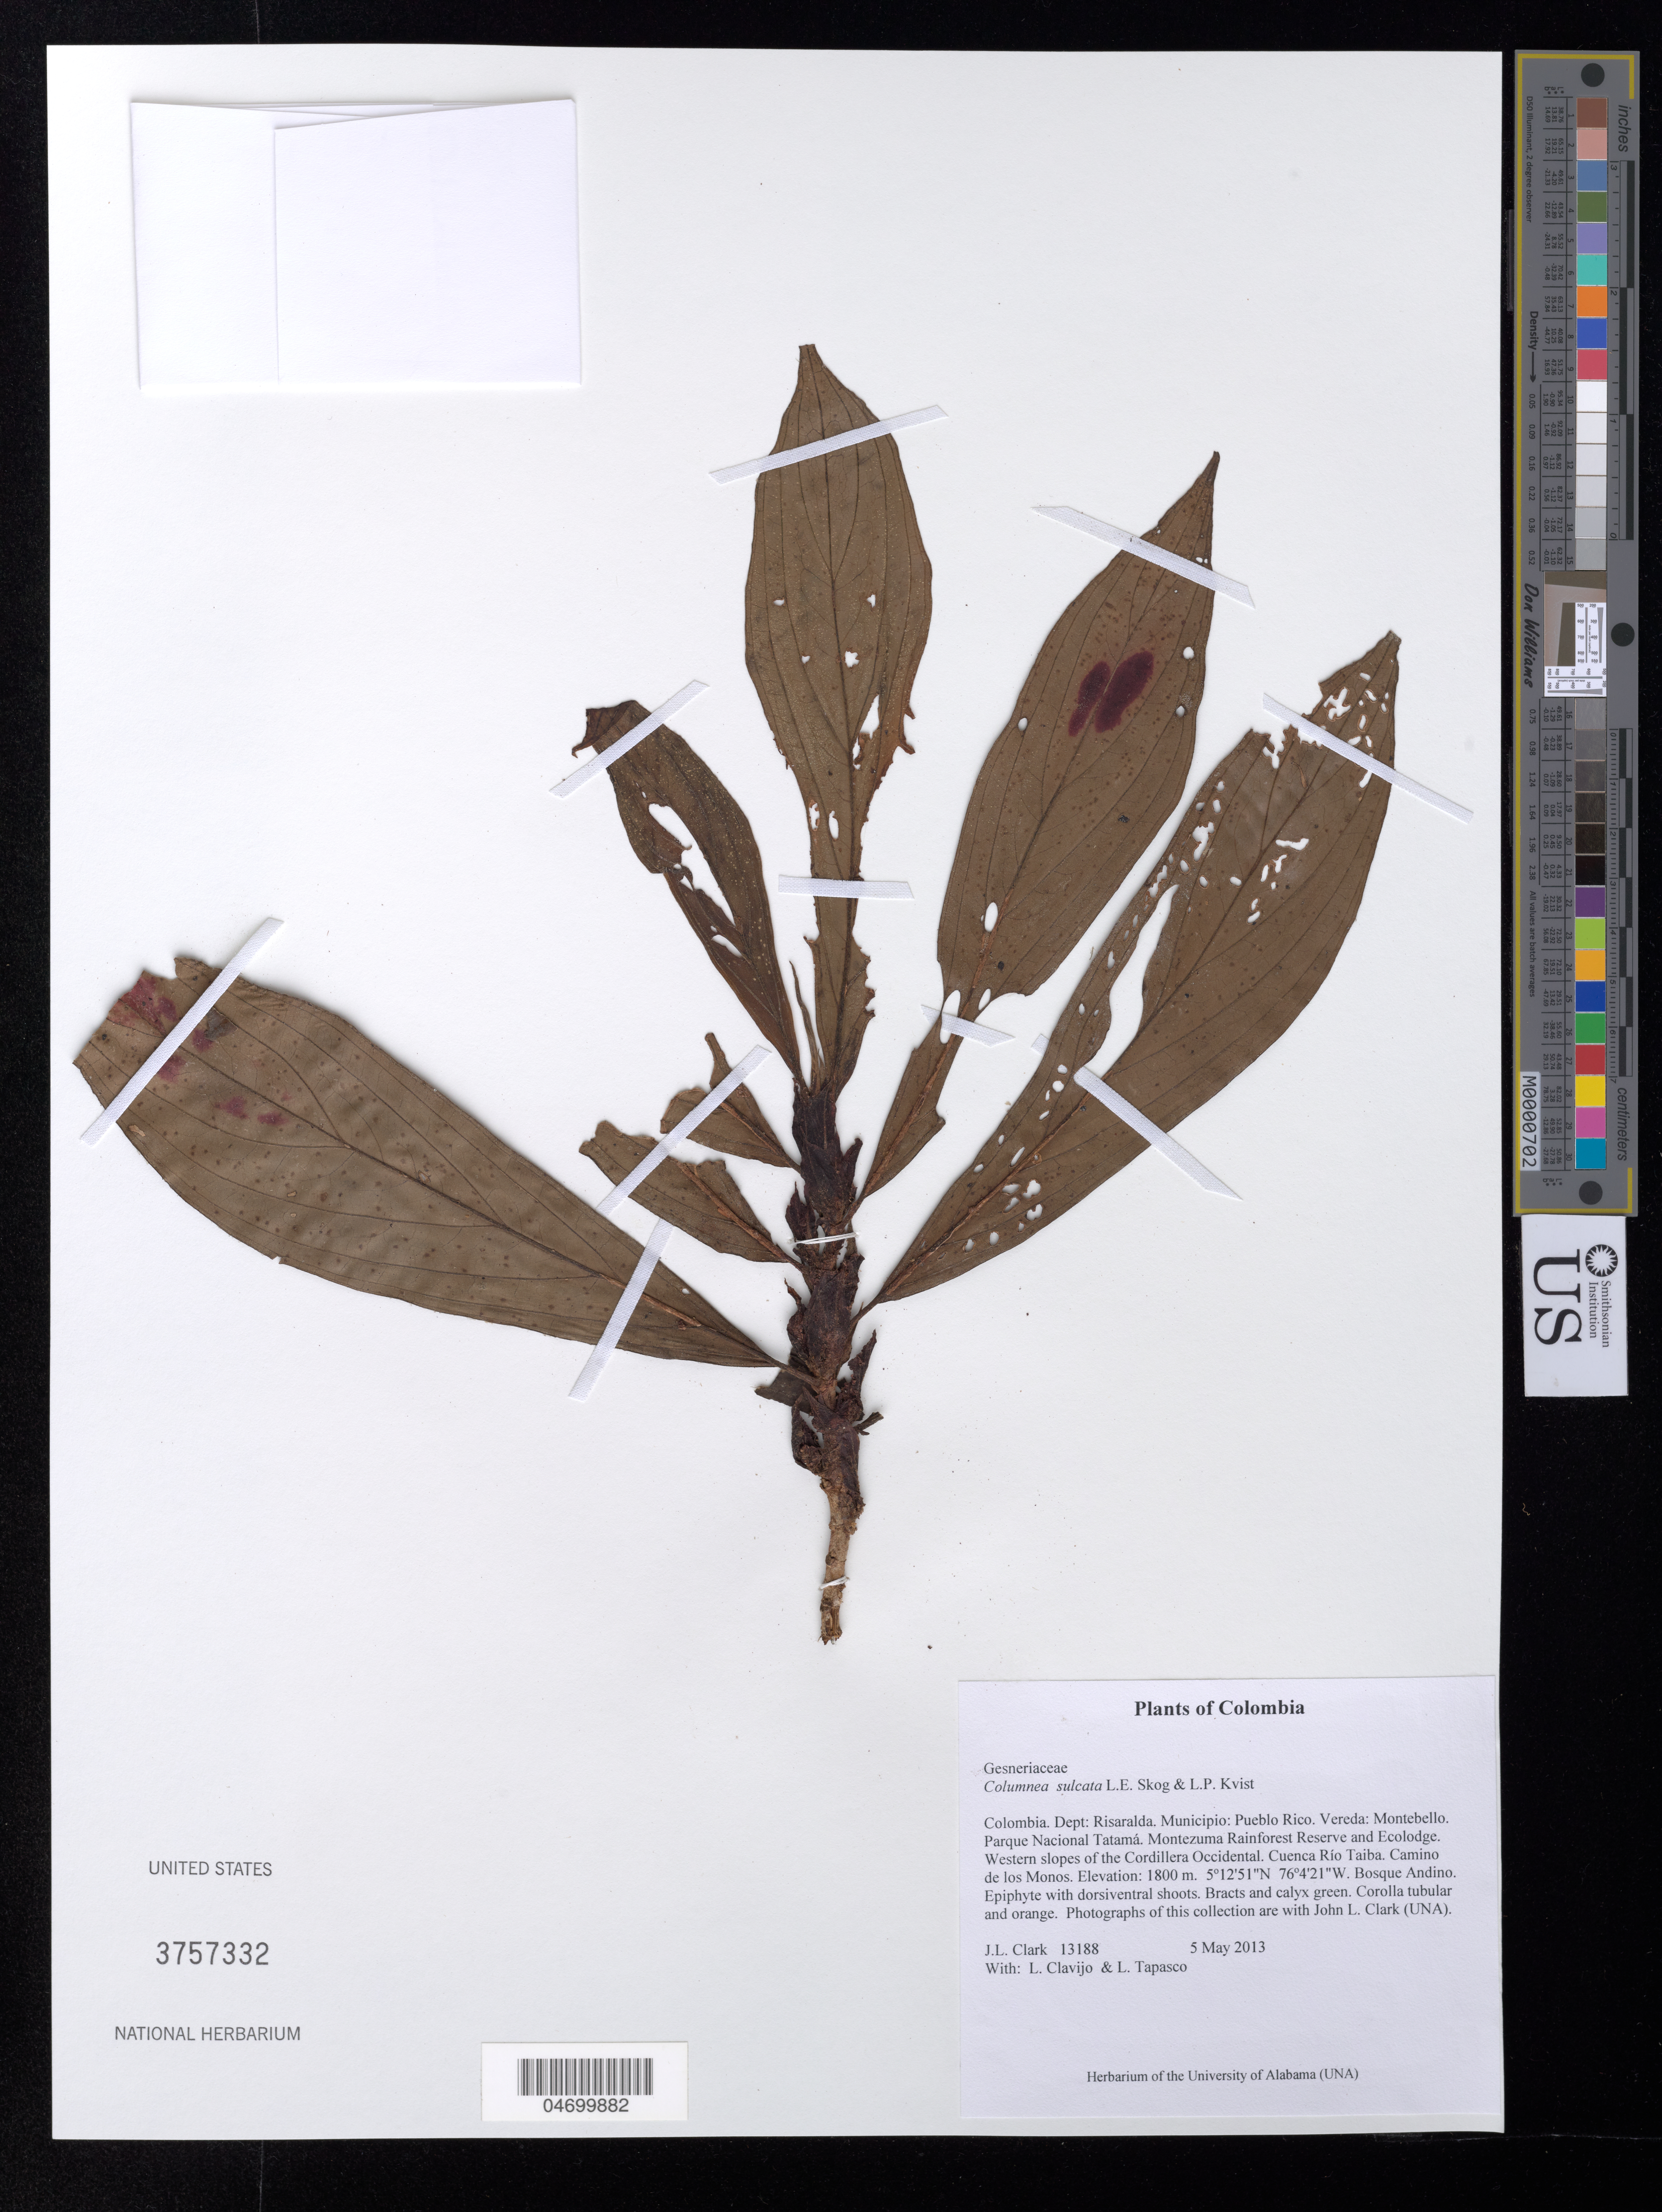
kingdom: Plantae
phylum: Tracheophyta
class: Magnoliopsida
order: Lamiales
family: Gesneriaceae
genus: Columnea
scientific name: Columnea sulcata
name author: L.E. Skog & L.P. Kvist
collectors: J. L. Clark, L. Clavijo & D. Olstein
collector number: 13188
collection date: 2013-05-05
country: Colombia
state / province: Risaralda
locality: Dept: Risaralda. Municipio: Pueblo Rico. Vereda: Montebello. Parque Nacional Tatamá. Montezuma Rainforest Reserve and Ecolodge. Western slopes of the Cordillera Occidental. Cuenca Río Taiba. Camino de los Monos.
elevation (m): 1800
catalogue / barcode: US 3757332